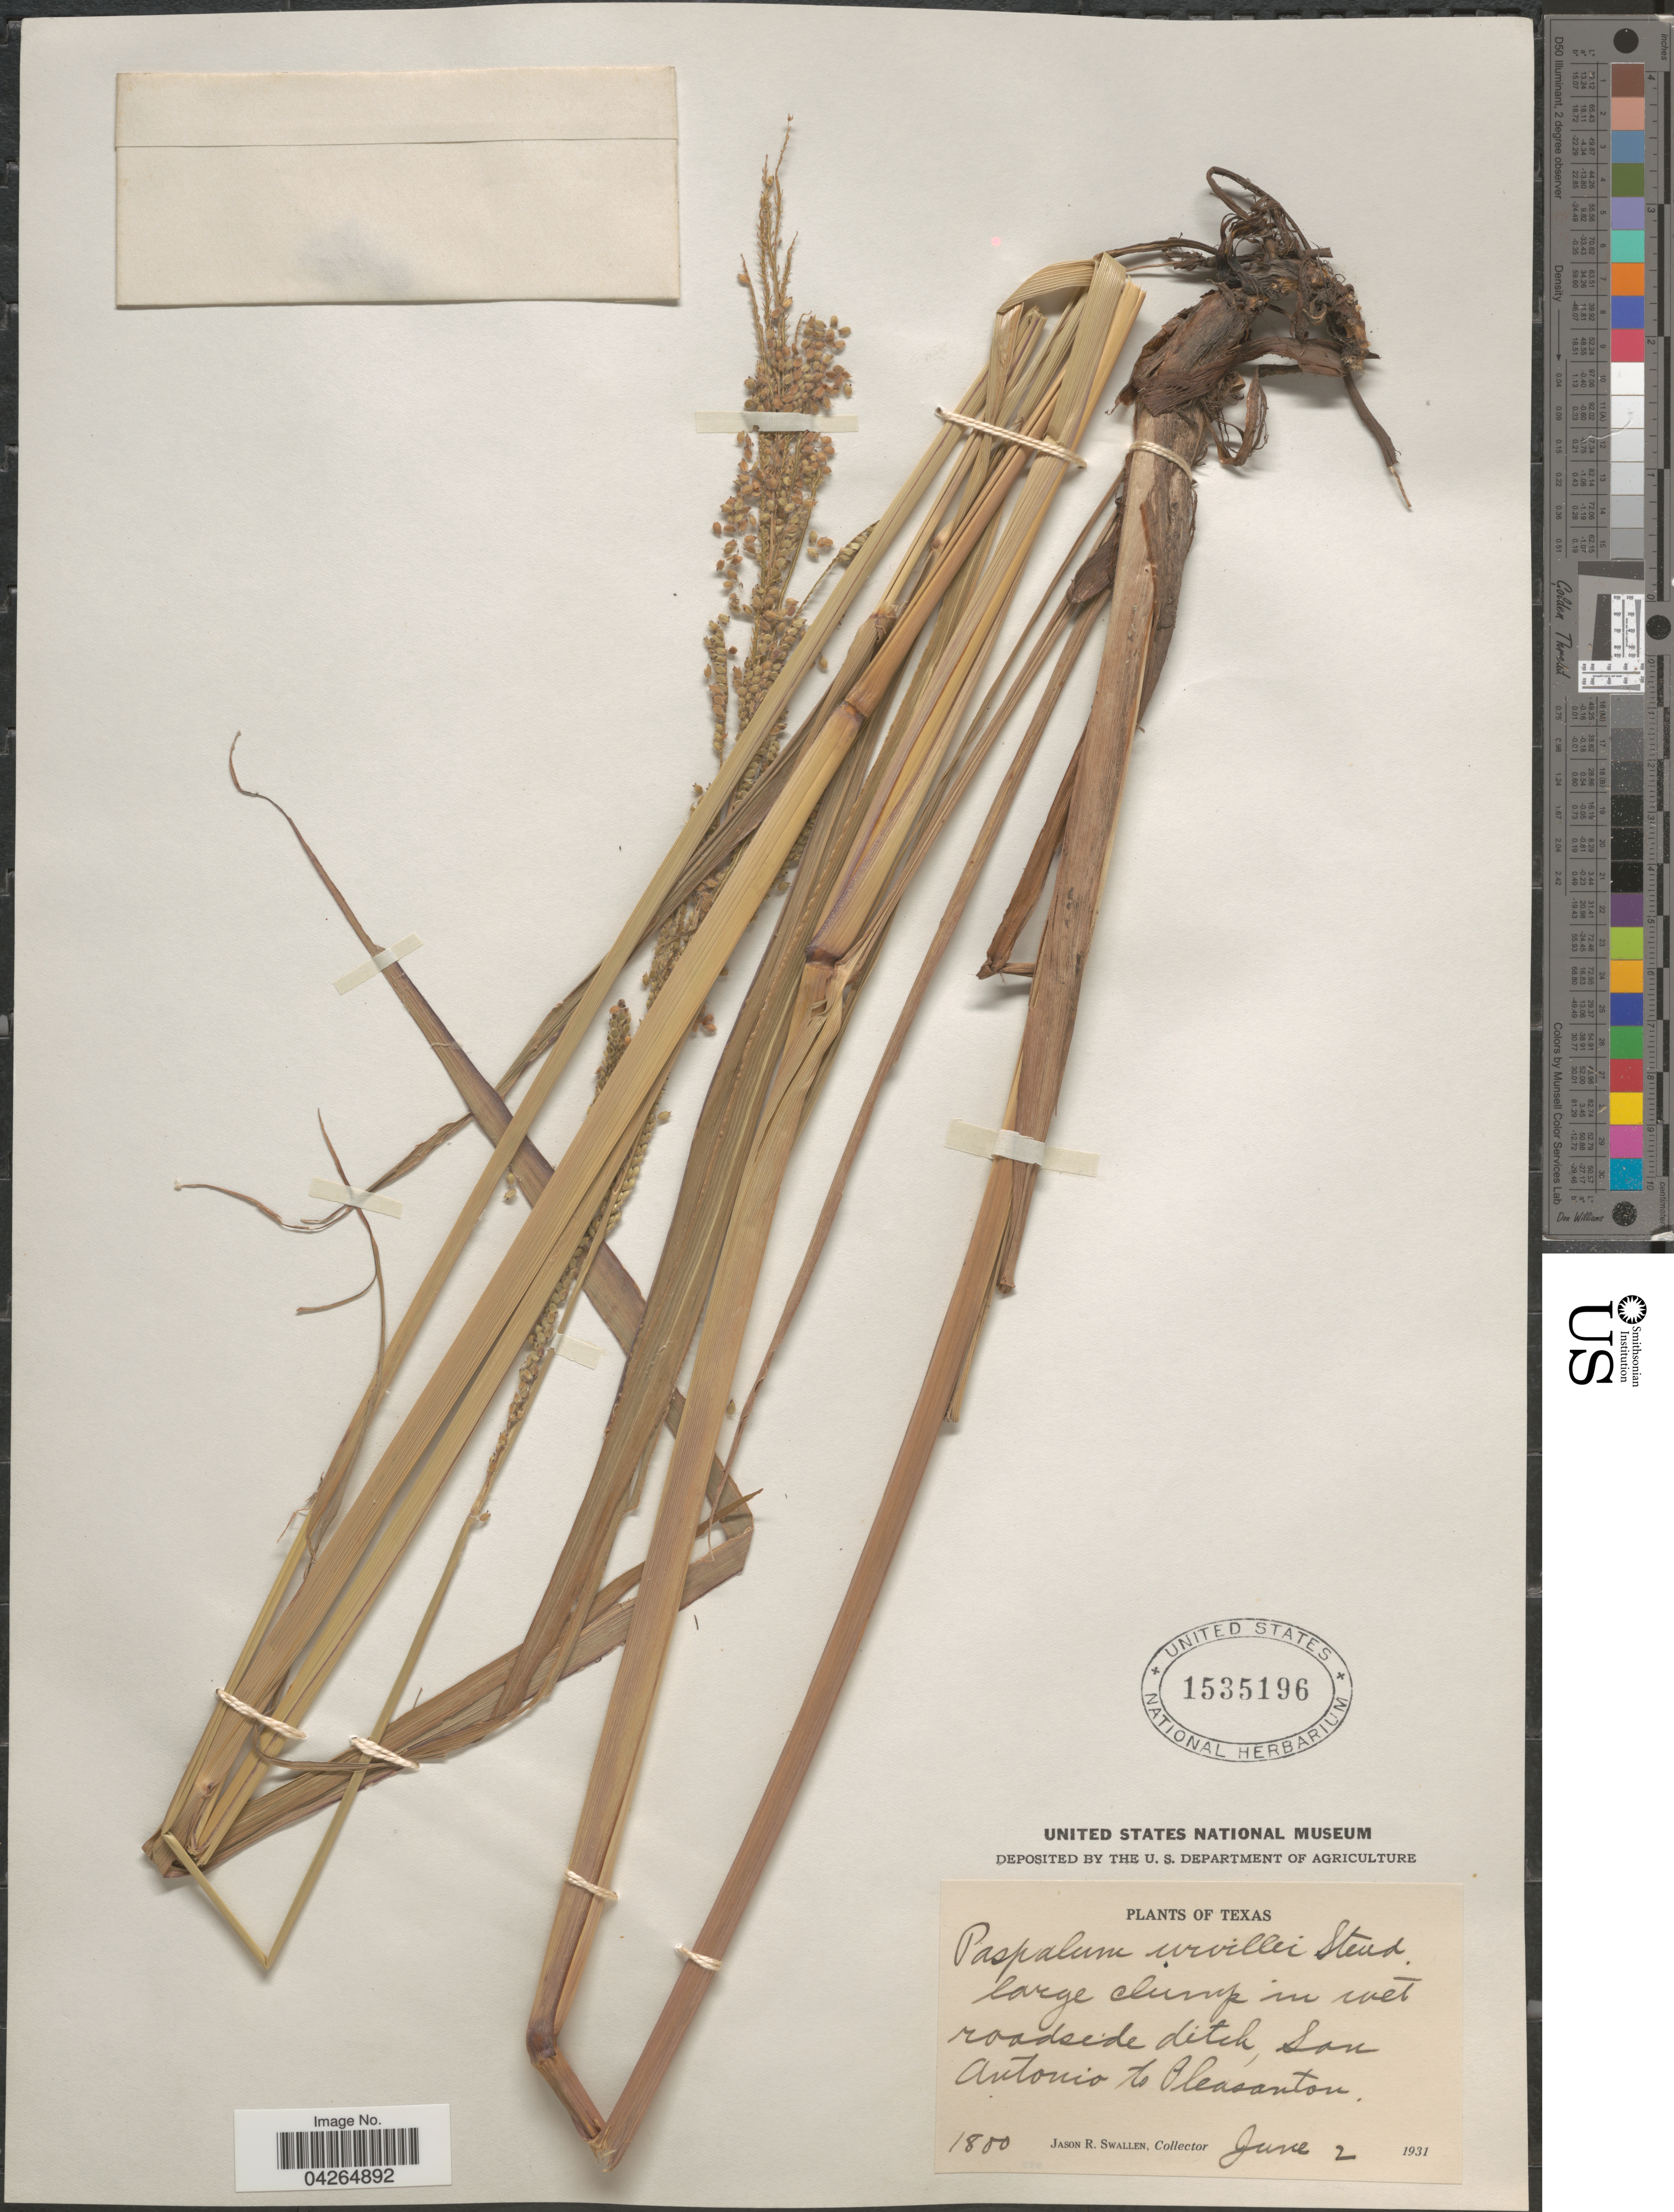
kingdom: Plantae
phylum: Tracheophyta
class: Liliopsida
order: Poales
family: Poaceae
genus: Paspalum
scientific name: Paspalum urvillei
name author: Steud.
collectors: J. R. Swallen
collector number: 1800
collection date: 1931-06-02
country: United States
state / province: Texas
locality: San Antonio to Pleasanton.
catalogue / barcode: US 1535196